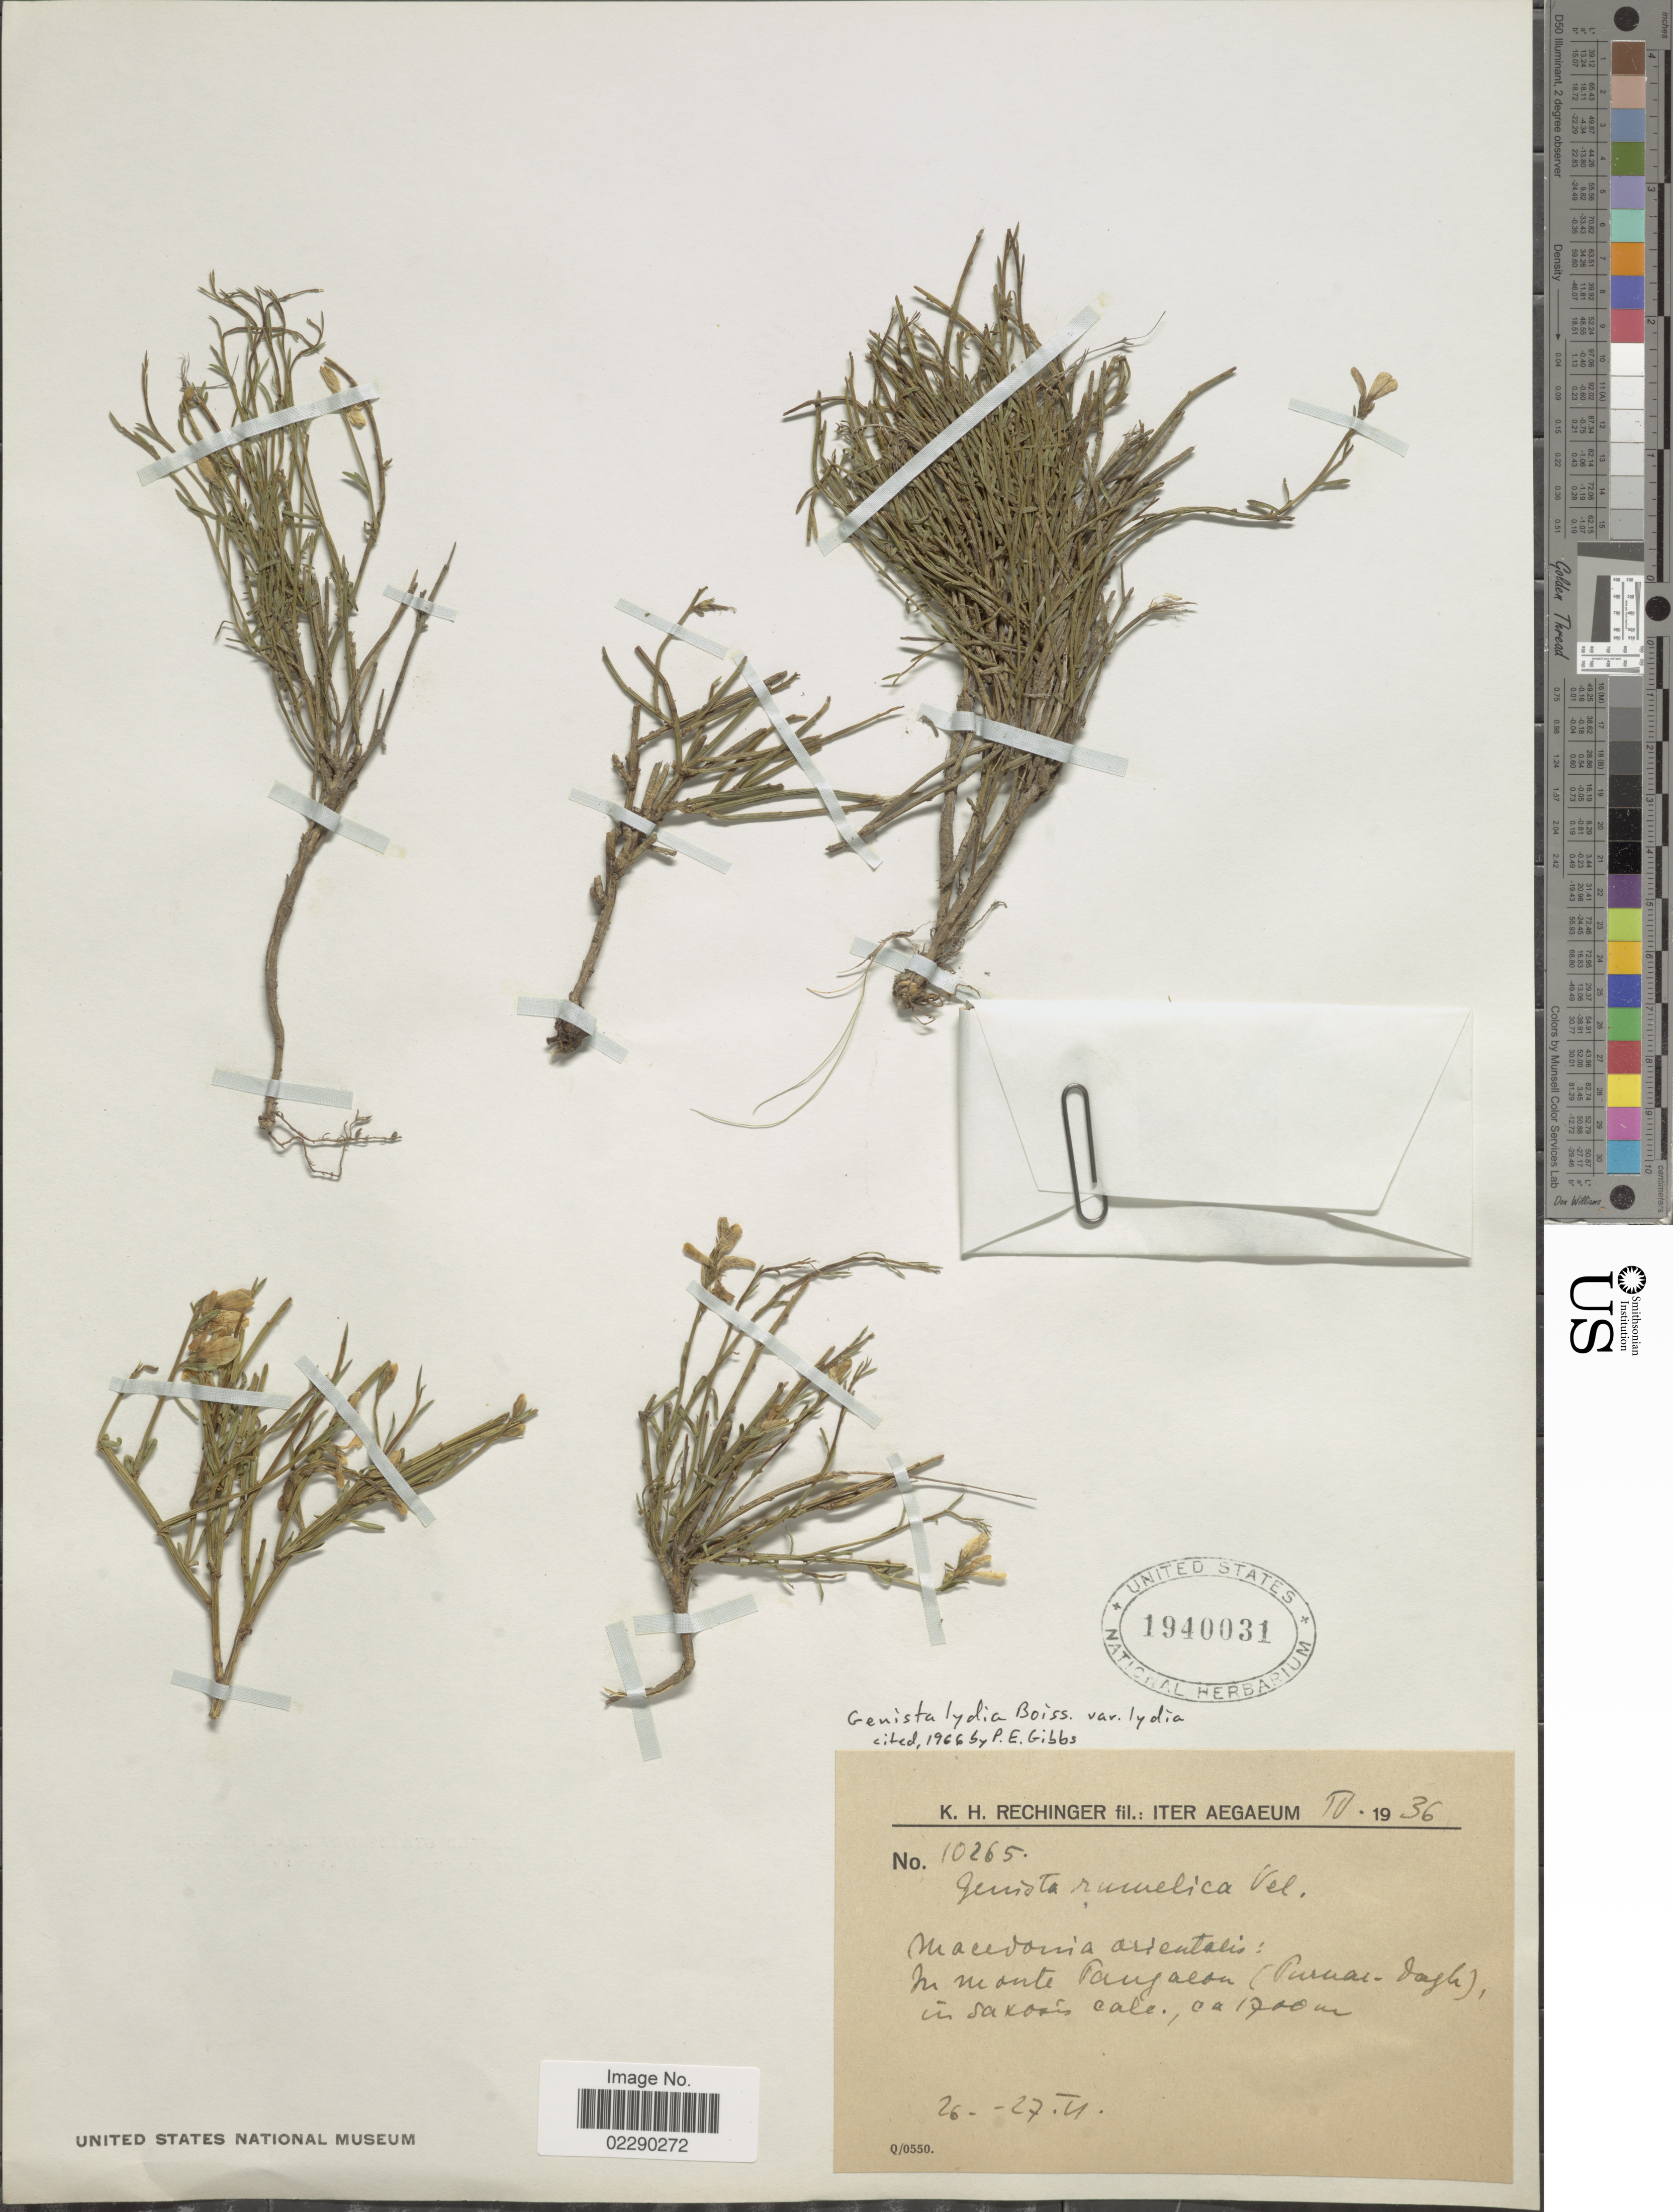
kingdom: Plantae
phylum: Tracheophyta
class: Magnoliopsida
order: Fabales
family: Fabaceae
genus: Genista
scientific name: Genista lydia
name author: Boiss.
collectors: K. H. Rechinger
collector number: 10265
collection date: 1936-06-26/1936-06-27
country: North Macedonia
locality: Aegaeum, Macedonia orientalis, in monte Faugaldu (Purnar-Dagh), in Sakaois [interpreted]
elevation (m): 1700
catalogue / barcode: US 1940031